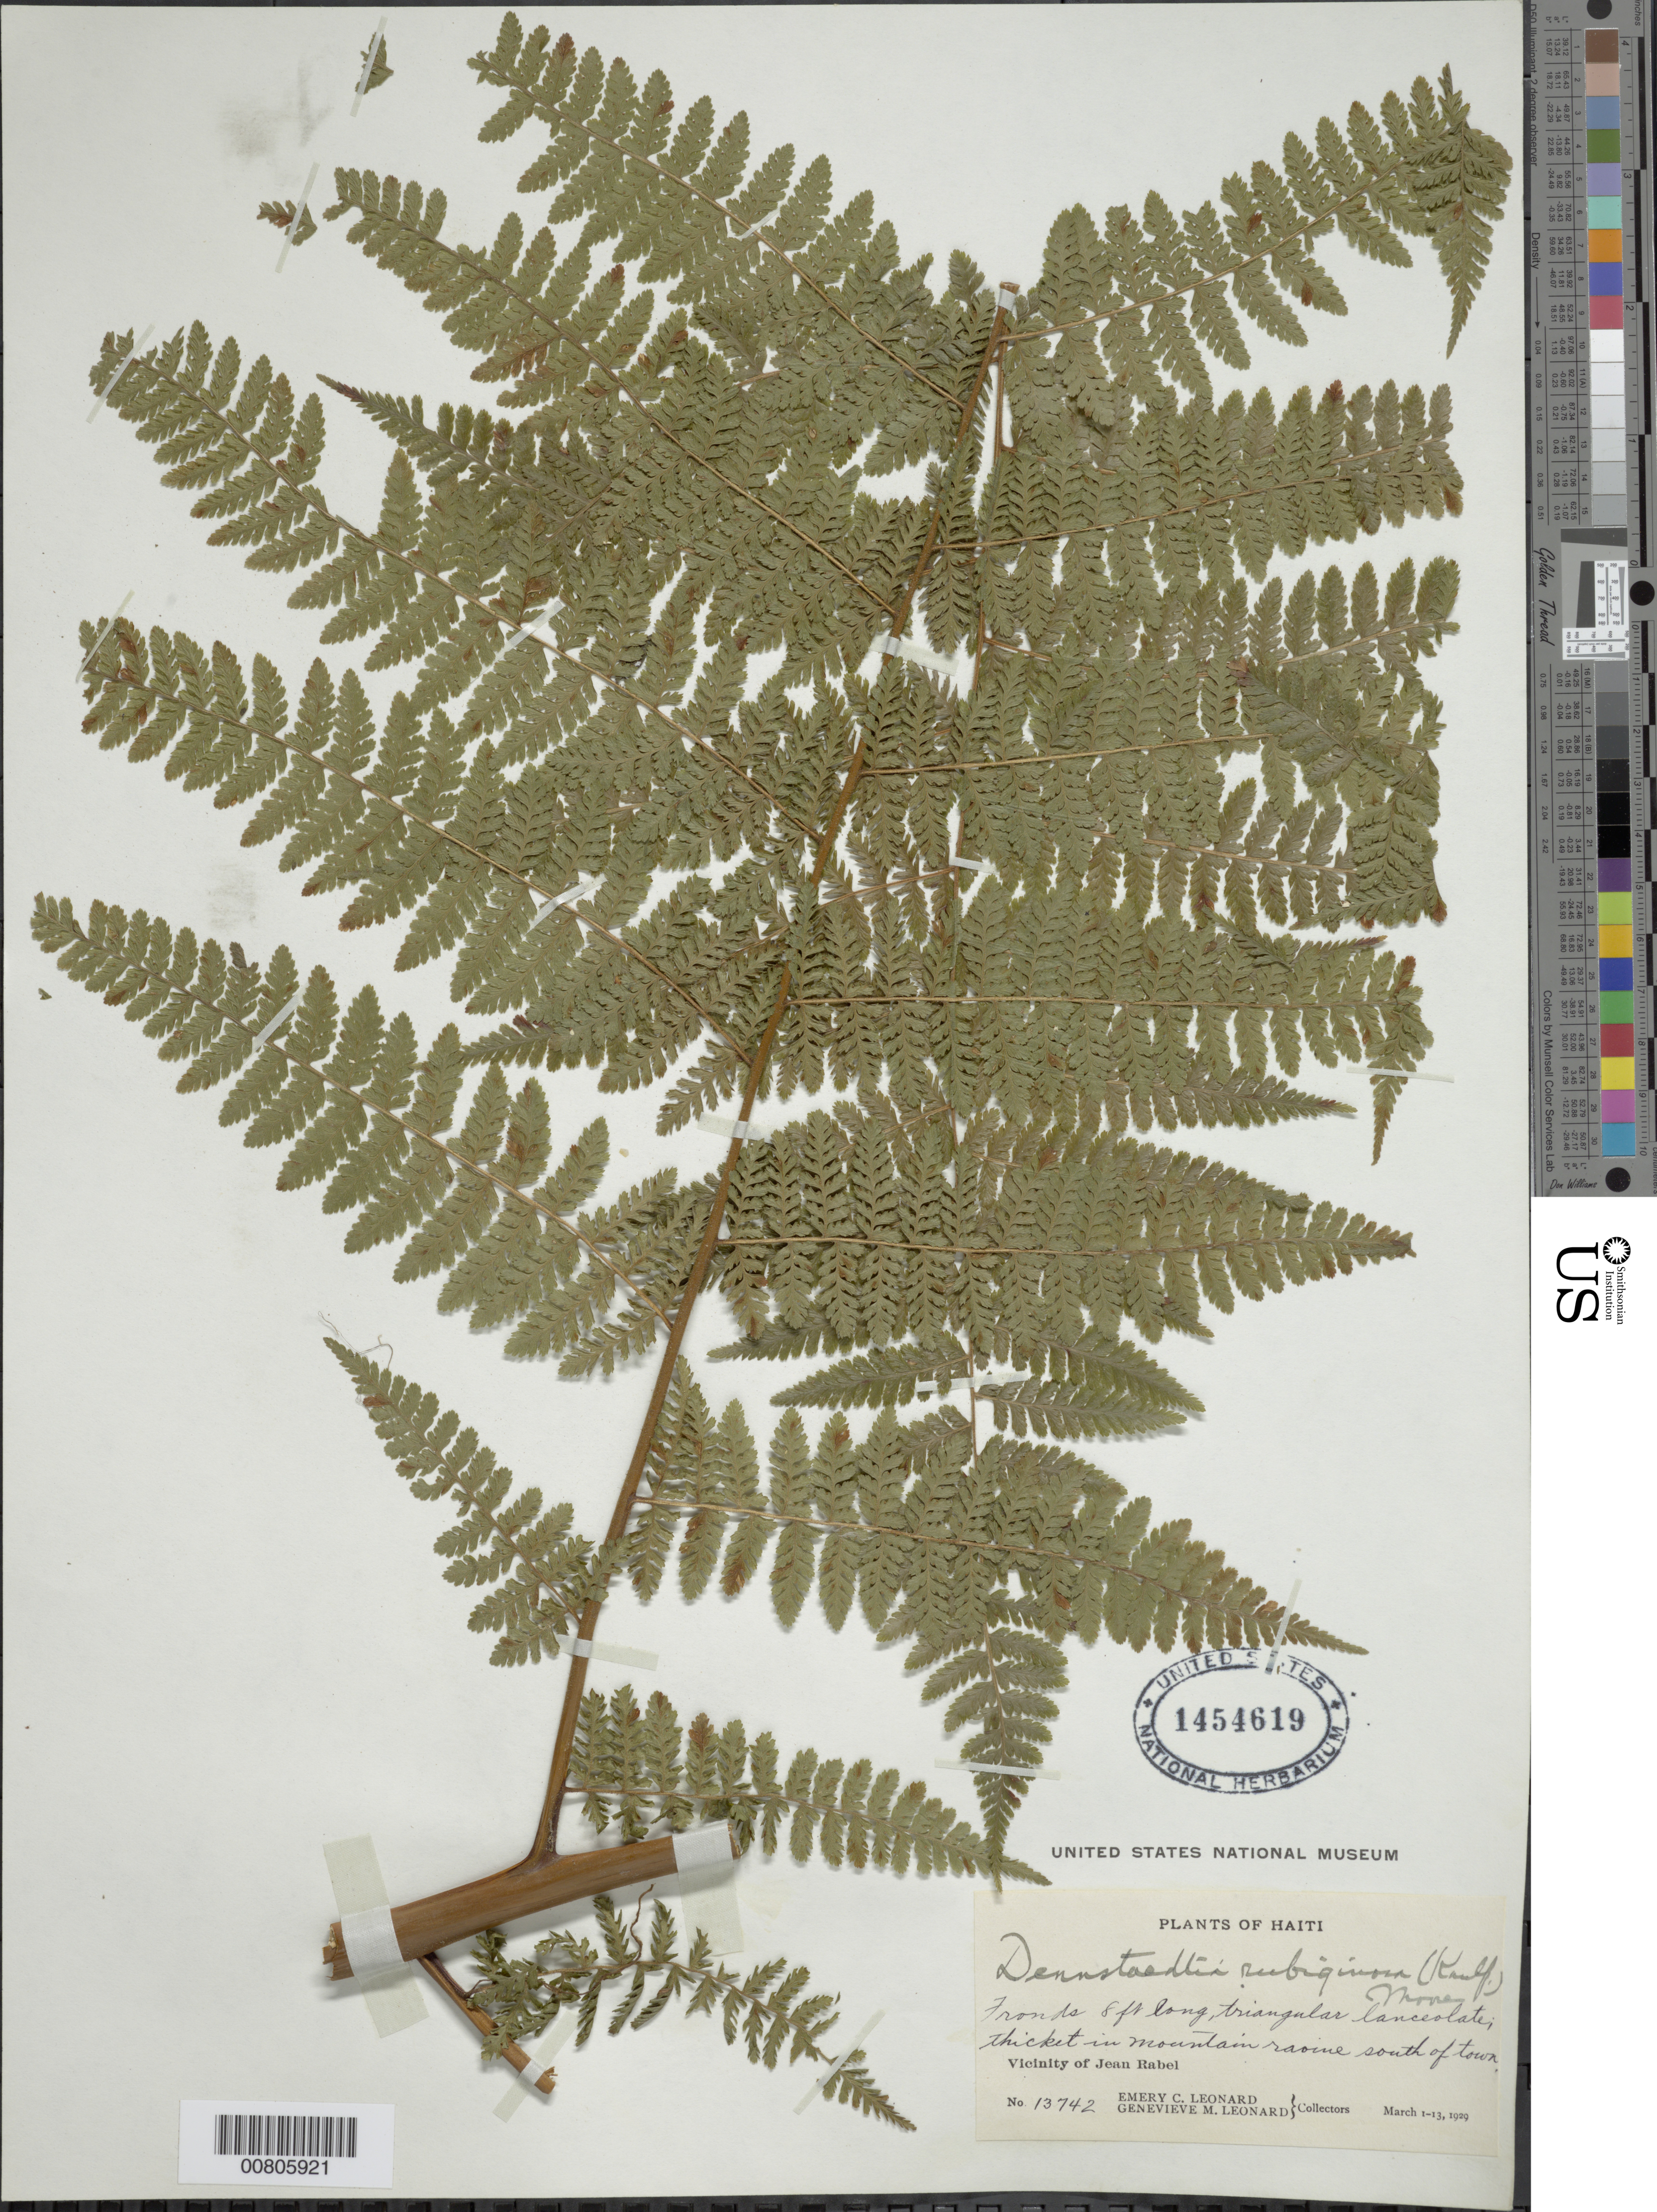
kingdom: Plantae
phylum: Tracheophyta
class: Polypodiopsida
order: Polypodiales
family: Dennstaedtiaceae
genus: Dennstaedtia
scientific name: Dennstaedtia cicutaria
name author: (Sw.) T. Moore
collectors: E. C. Leonard & G. M. Leonard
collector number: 13742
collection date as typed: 01 Mar 1929 to 13 Mar 1929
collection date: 1929-03-01/1929-03-13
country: Haiti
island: Hispaniola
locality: Jean Rabel, S of town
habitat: Thicket in mountain ravine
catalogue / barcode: US 1454619